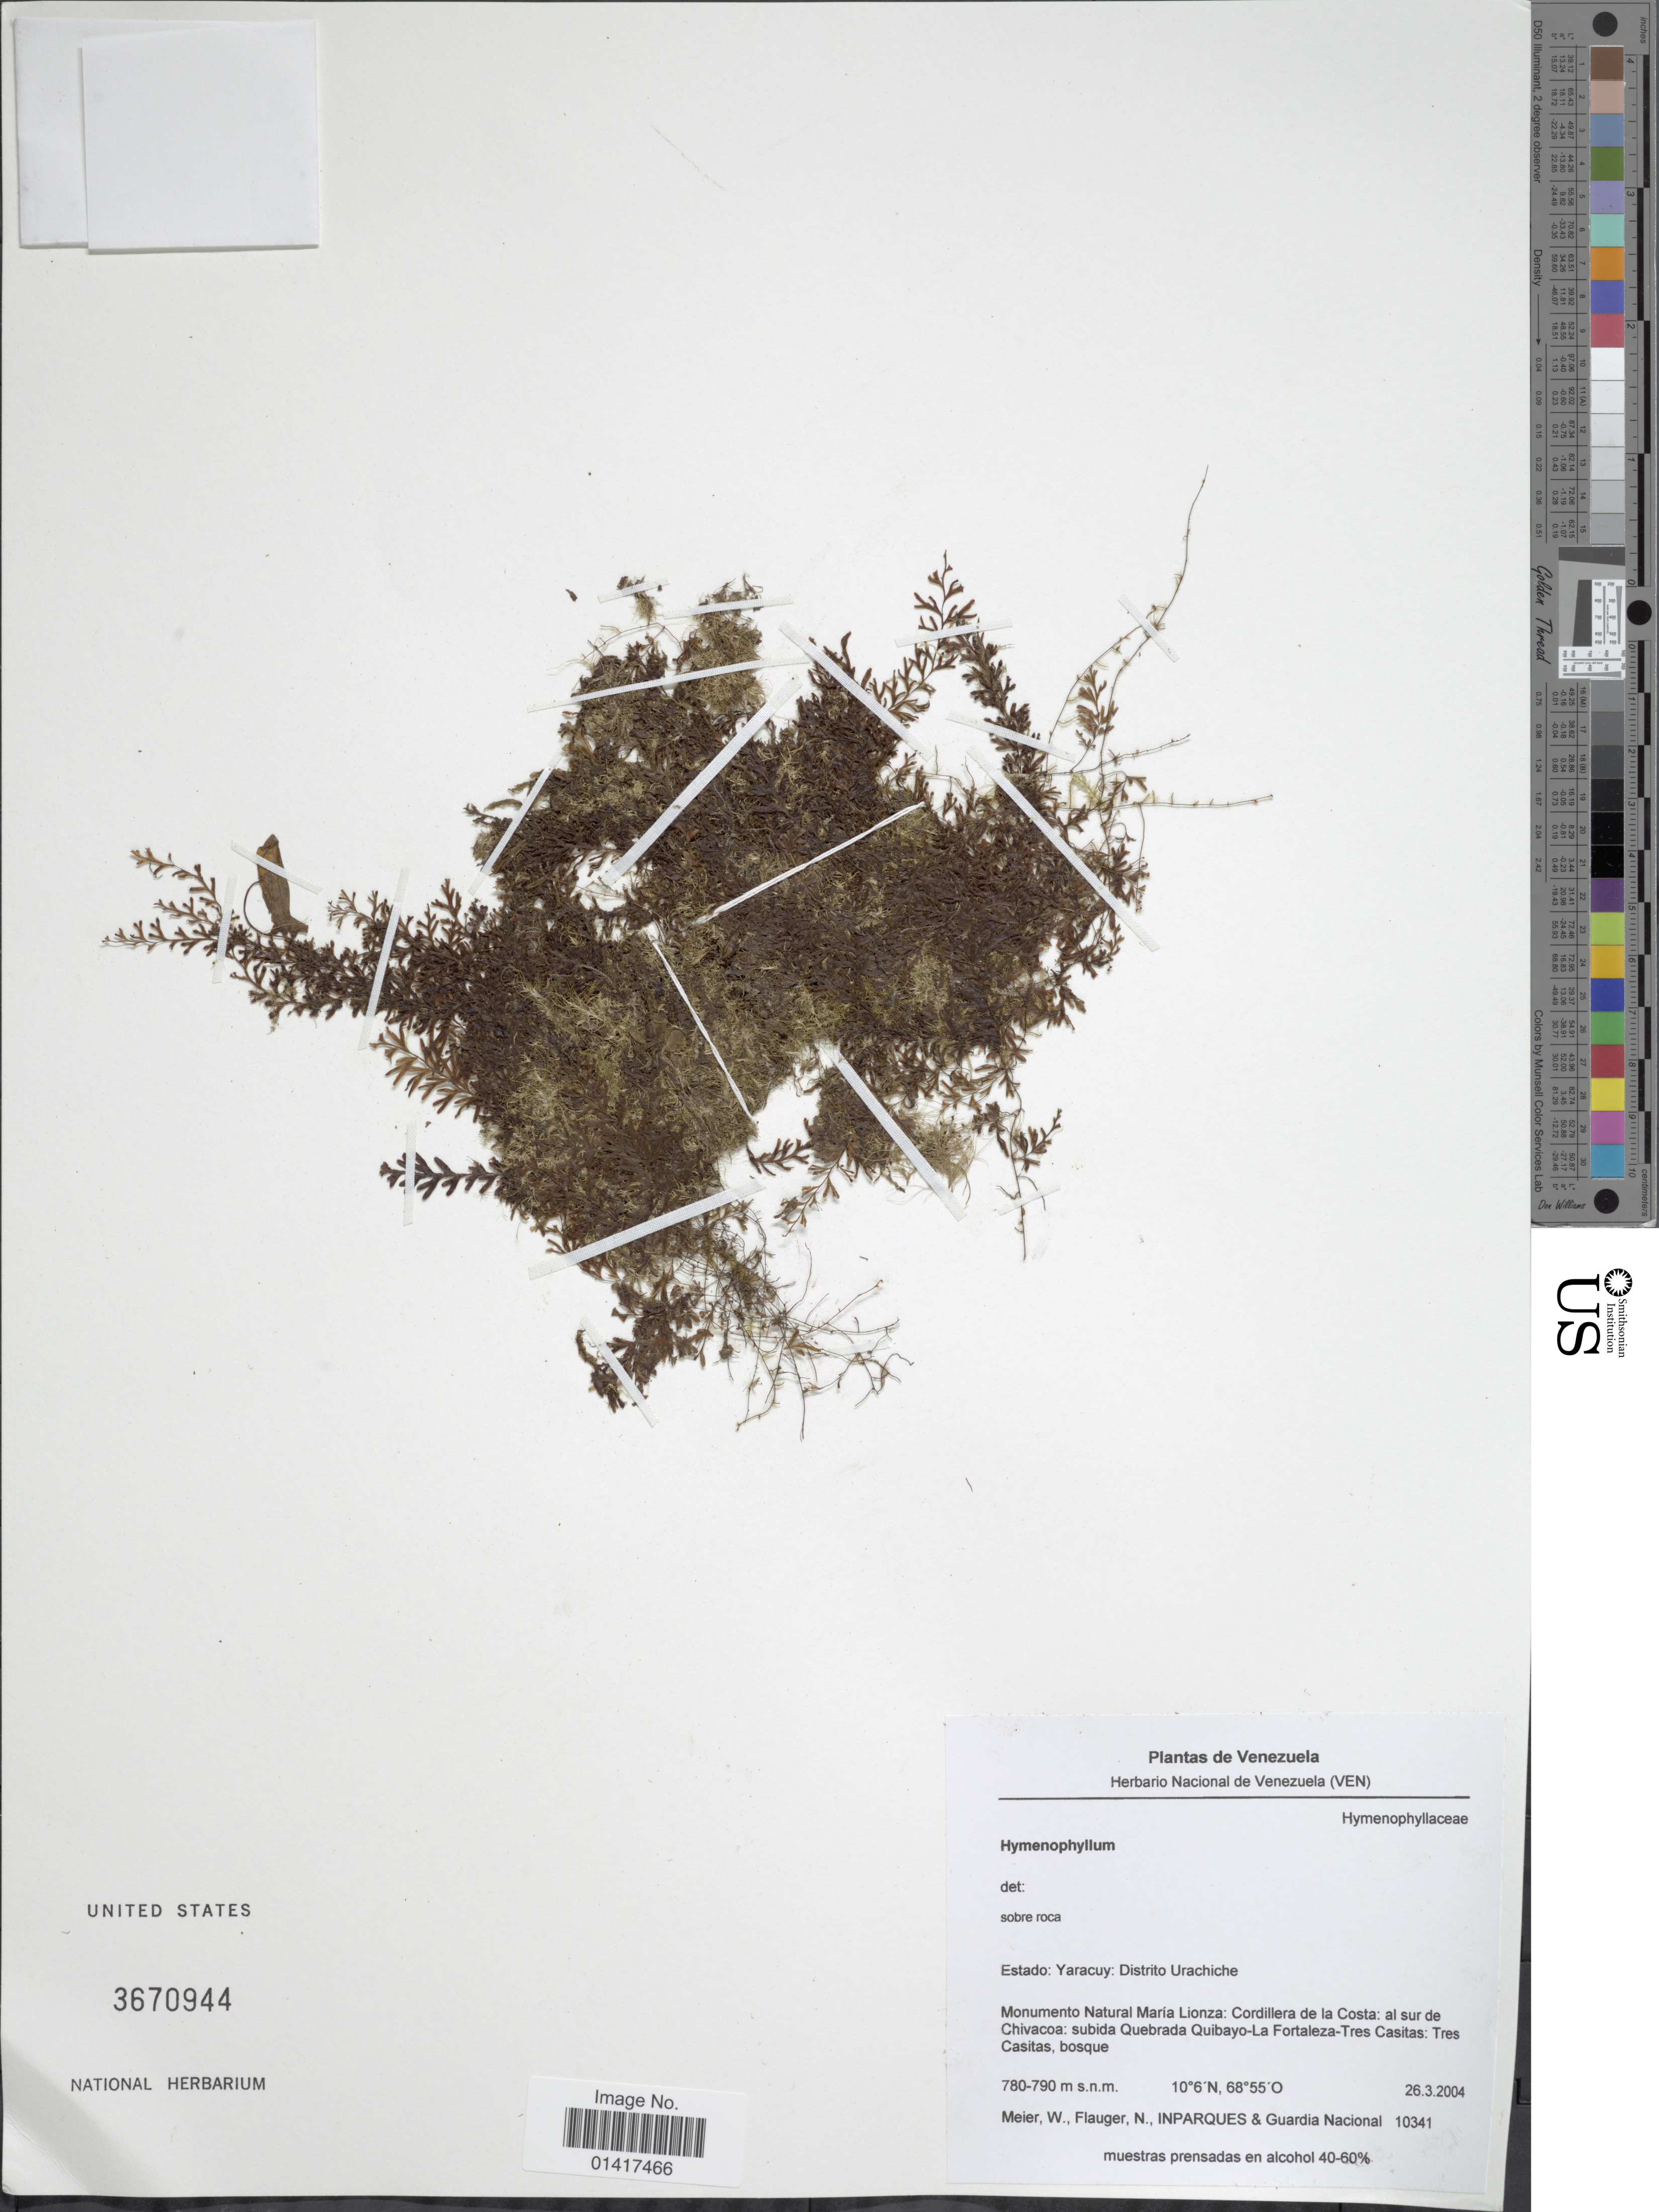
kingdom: Plantae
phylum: Tracheophyta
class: Polypodiopsida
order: Hymenophyllales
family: Hymenophyllaceae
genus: Hymenophyllum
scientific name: Hymenophyllum sp.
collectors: W. Meier, N. Flauger & Inparques & Guardia Nacional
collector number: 10341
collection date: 2004-03-26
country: Venezuela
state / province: Yaracuy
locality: Estado: Yaracuy: Distrito Urachiche. Monumento Natural Maria Lionza: Cordillera de la Costa: al sur de Chivacoa: subida Quebrada Quibayo-La Fortaleza-Tres casitas: entra La Fortaleza y Tres Casitas, bosqueq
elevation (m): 780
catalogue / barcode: US 3670944